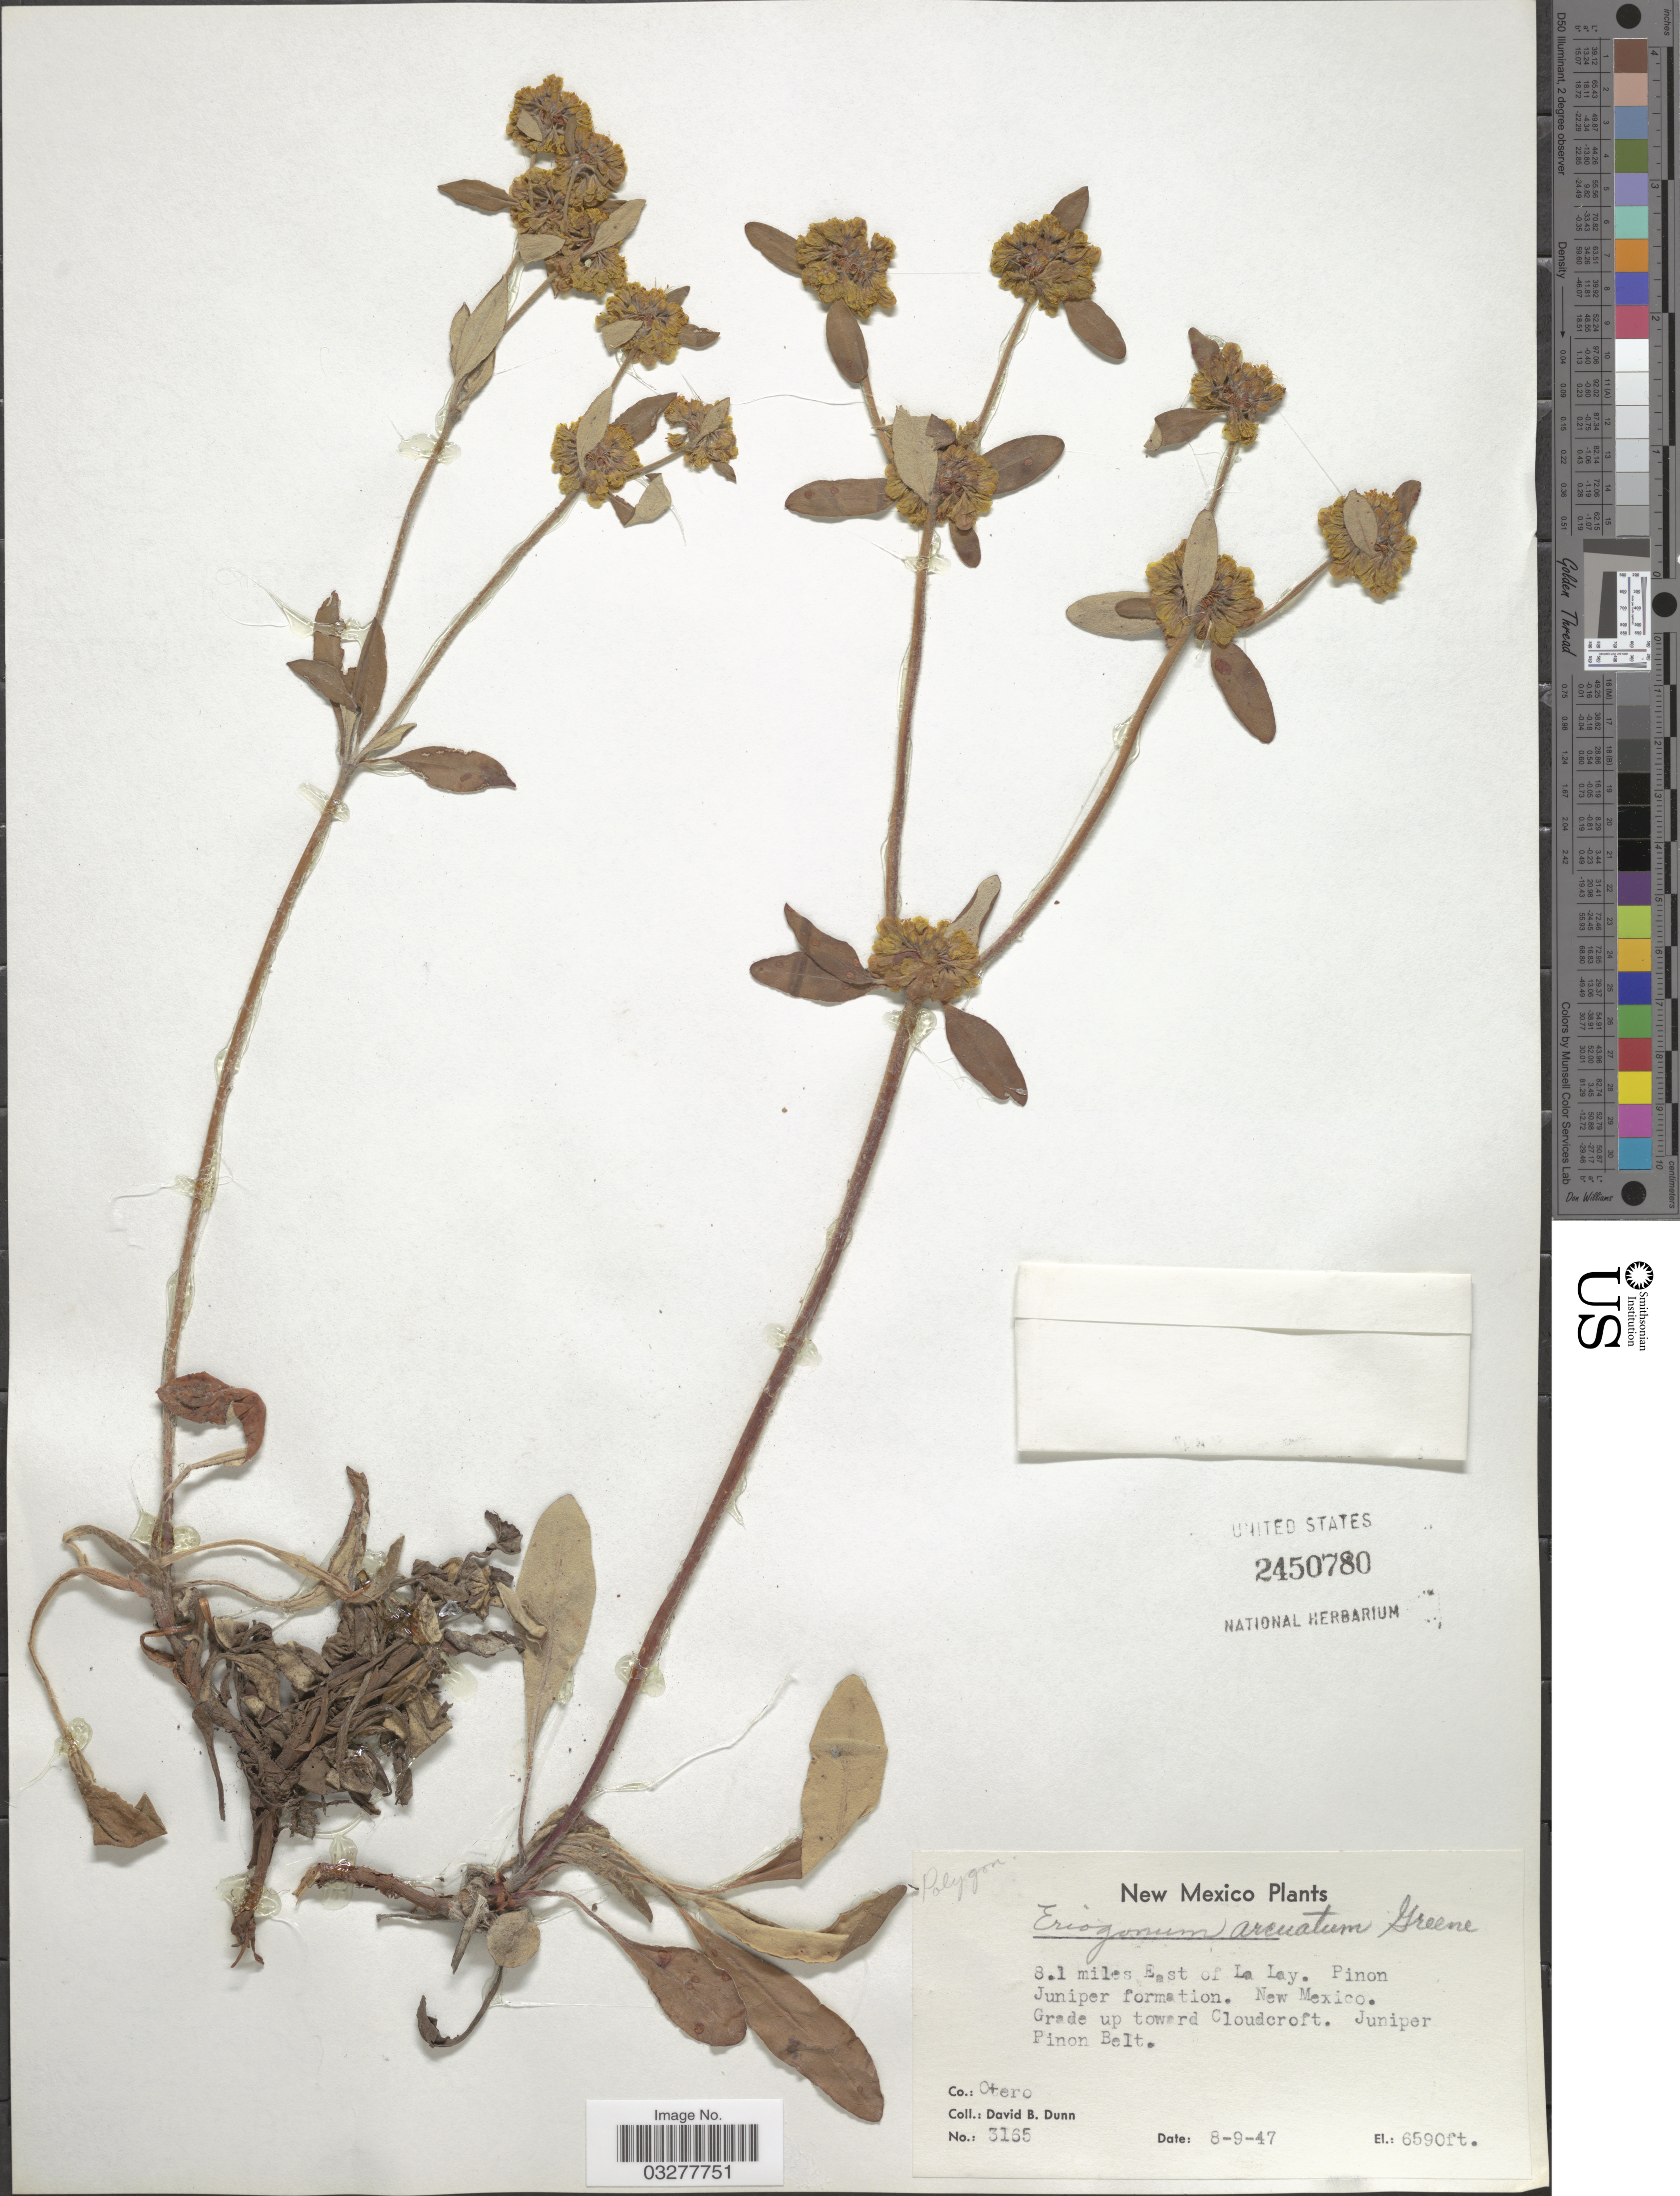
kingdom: Plantae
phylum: Tracheophyta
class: Magnoliopsida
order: Caryophyllales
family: Polygonaceae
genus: Eriogonum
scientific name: Eriogonum jamesii var. flavescens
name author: S. Watson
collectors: D. B. Dunn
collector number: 3165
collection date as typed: Transcribed d/m/y: 9/8/47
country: United States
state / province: New Mexico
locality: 8.1 miles East of La Lay. Grade up toward Cloudcroft. Co.: Otero.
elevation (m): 2009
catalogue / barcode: US 2450780